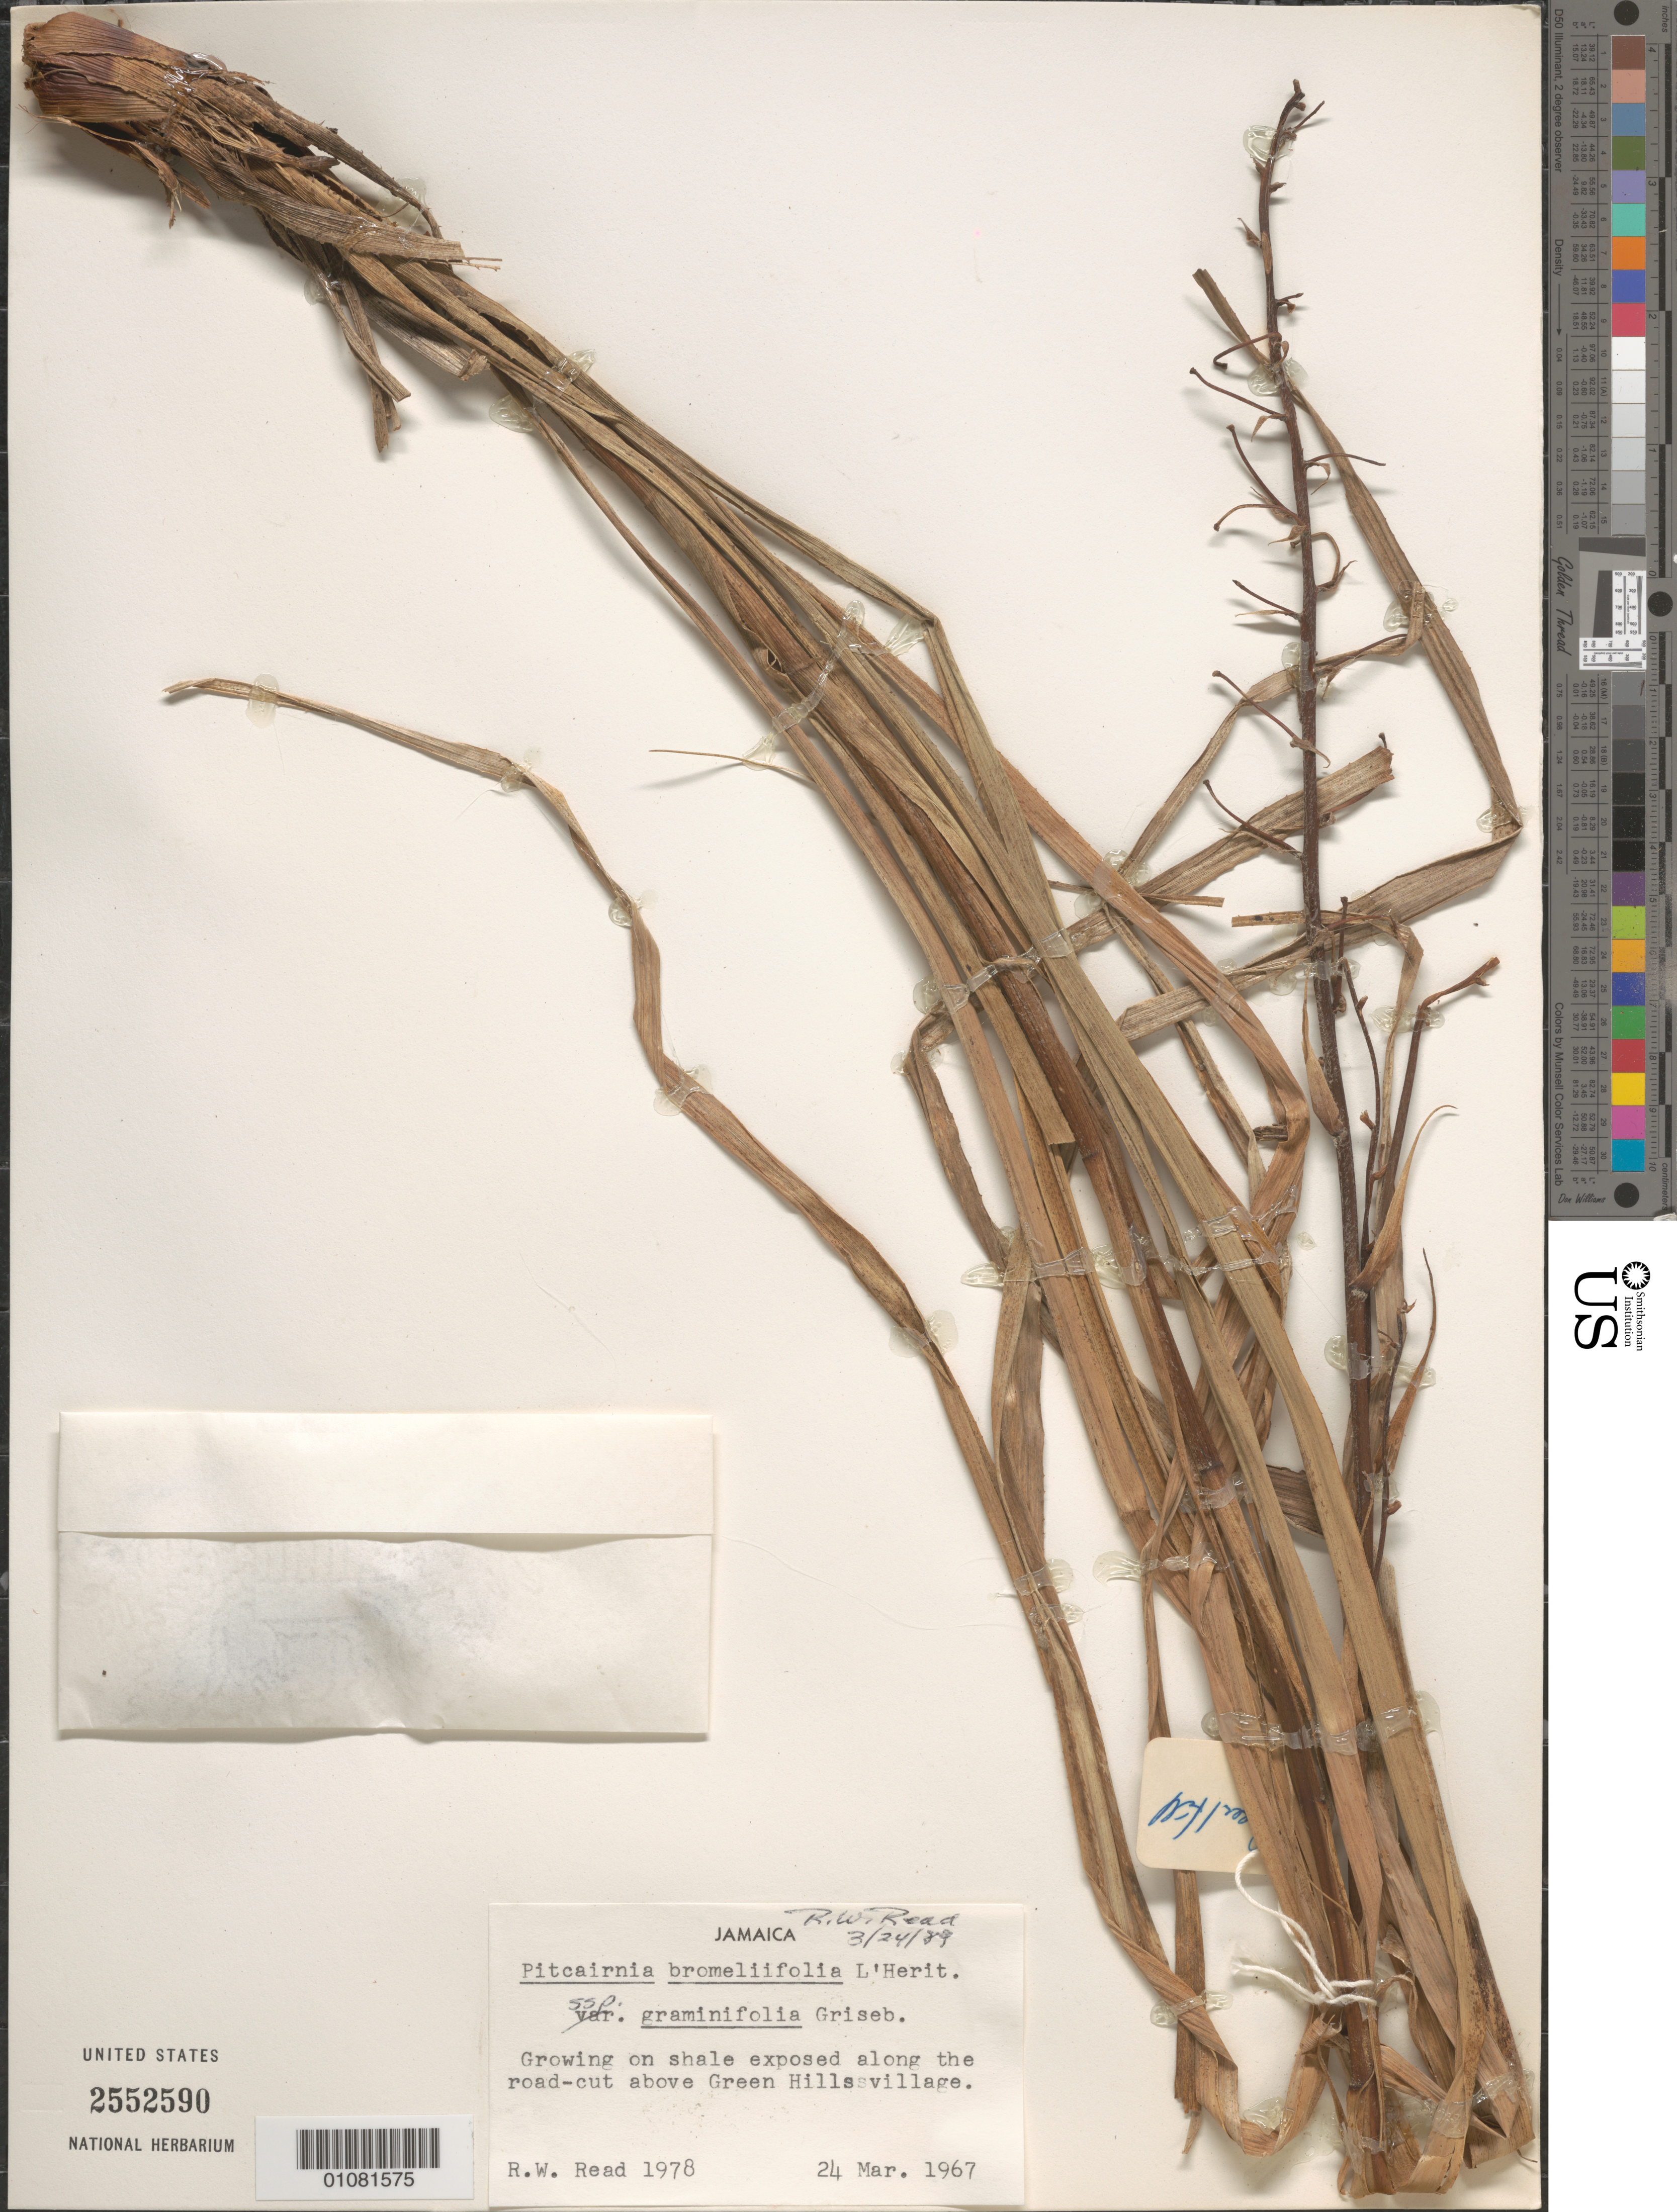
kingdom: Plantae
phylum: Tracheophyta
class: Liliopsida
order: Poales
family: Bromeliaceae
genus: Pitcairnia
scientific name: Pitcairnia bromeliifolia var. graminifolia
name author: Griseb.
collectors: R. W. Read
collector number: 1978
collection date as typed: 24 Mar 1967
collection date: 1967-03-24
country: Jamaica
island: Jamaica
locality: Above Green Hills Village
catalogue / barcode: US 2552590